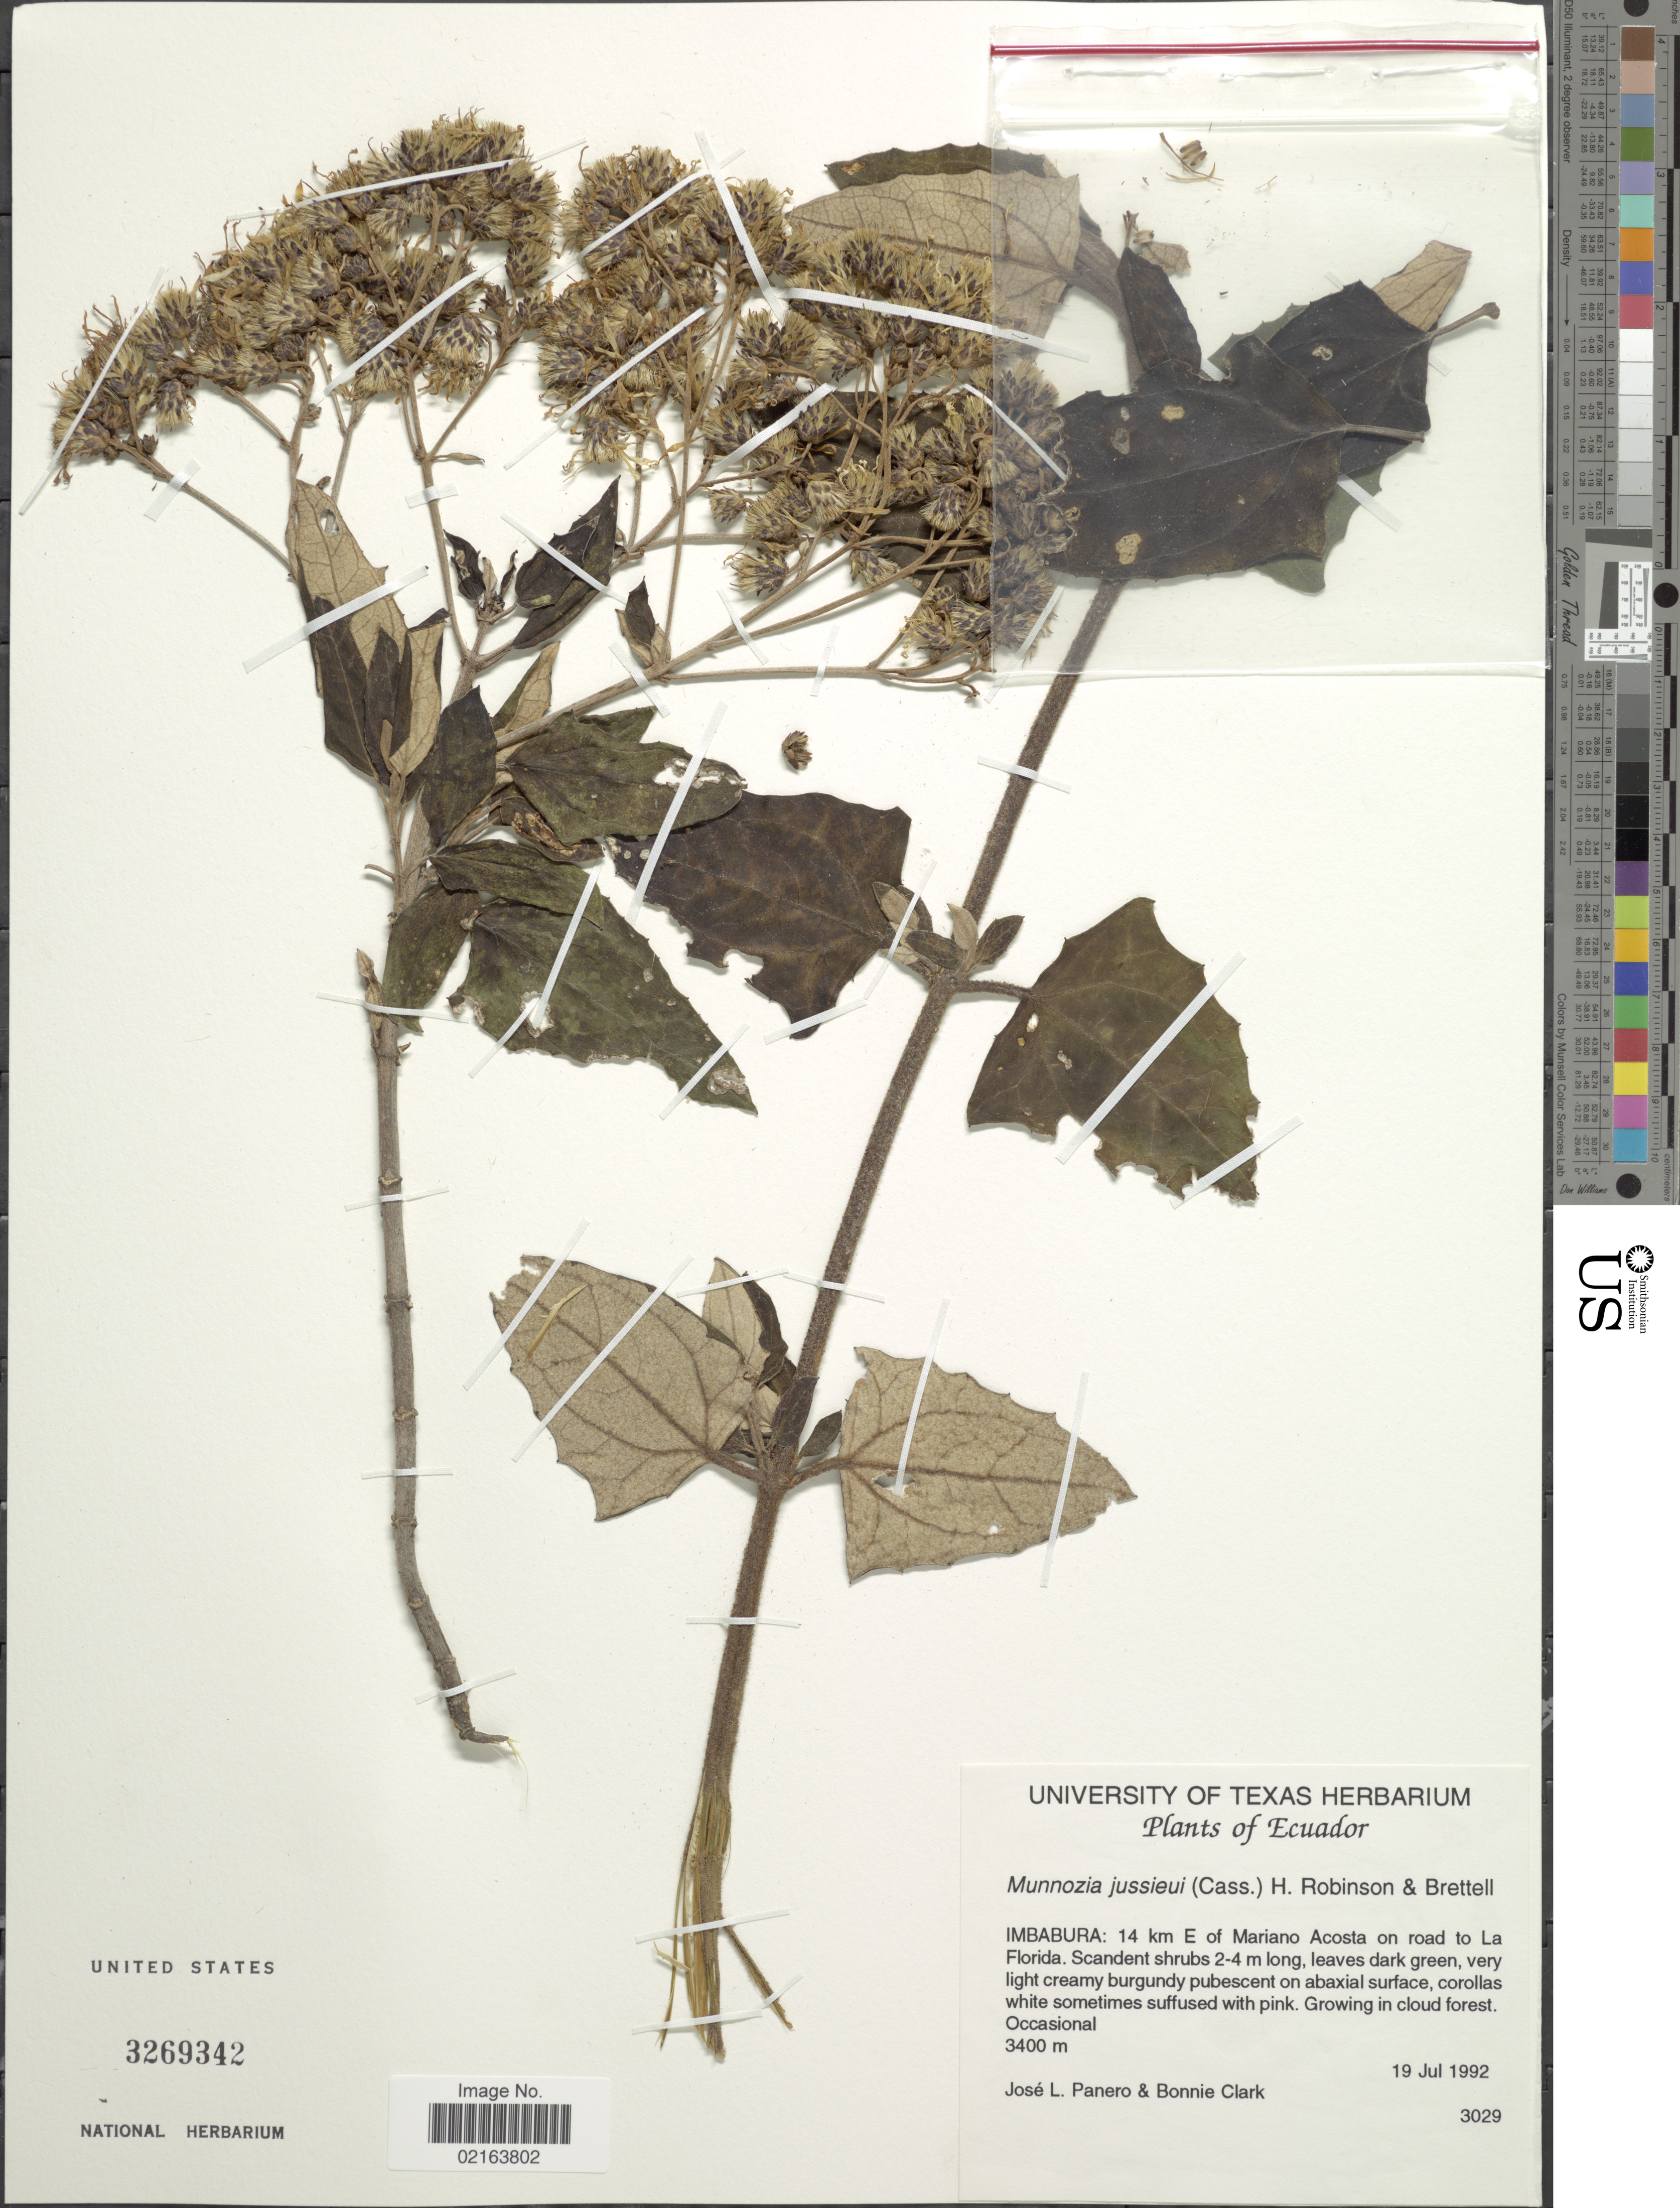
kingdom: Plantae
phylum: Tracheophyta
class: Magnoliopsida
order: Asterales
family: Asteraceae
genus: Munnozia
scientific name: Munnozia jussieui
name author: (Cass.) H. Rob. & Brettell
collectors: J. L. Panero & B. Clark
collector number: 3029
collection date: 1992-07-19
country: Ecuador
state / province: Imbabura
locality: Imbabura: 14 km E of mariano Acosta on road to La Florida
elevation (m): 3400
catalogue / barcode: US 3269342